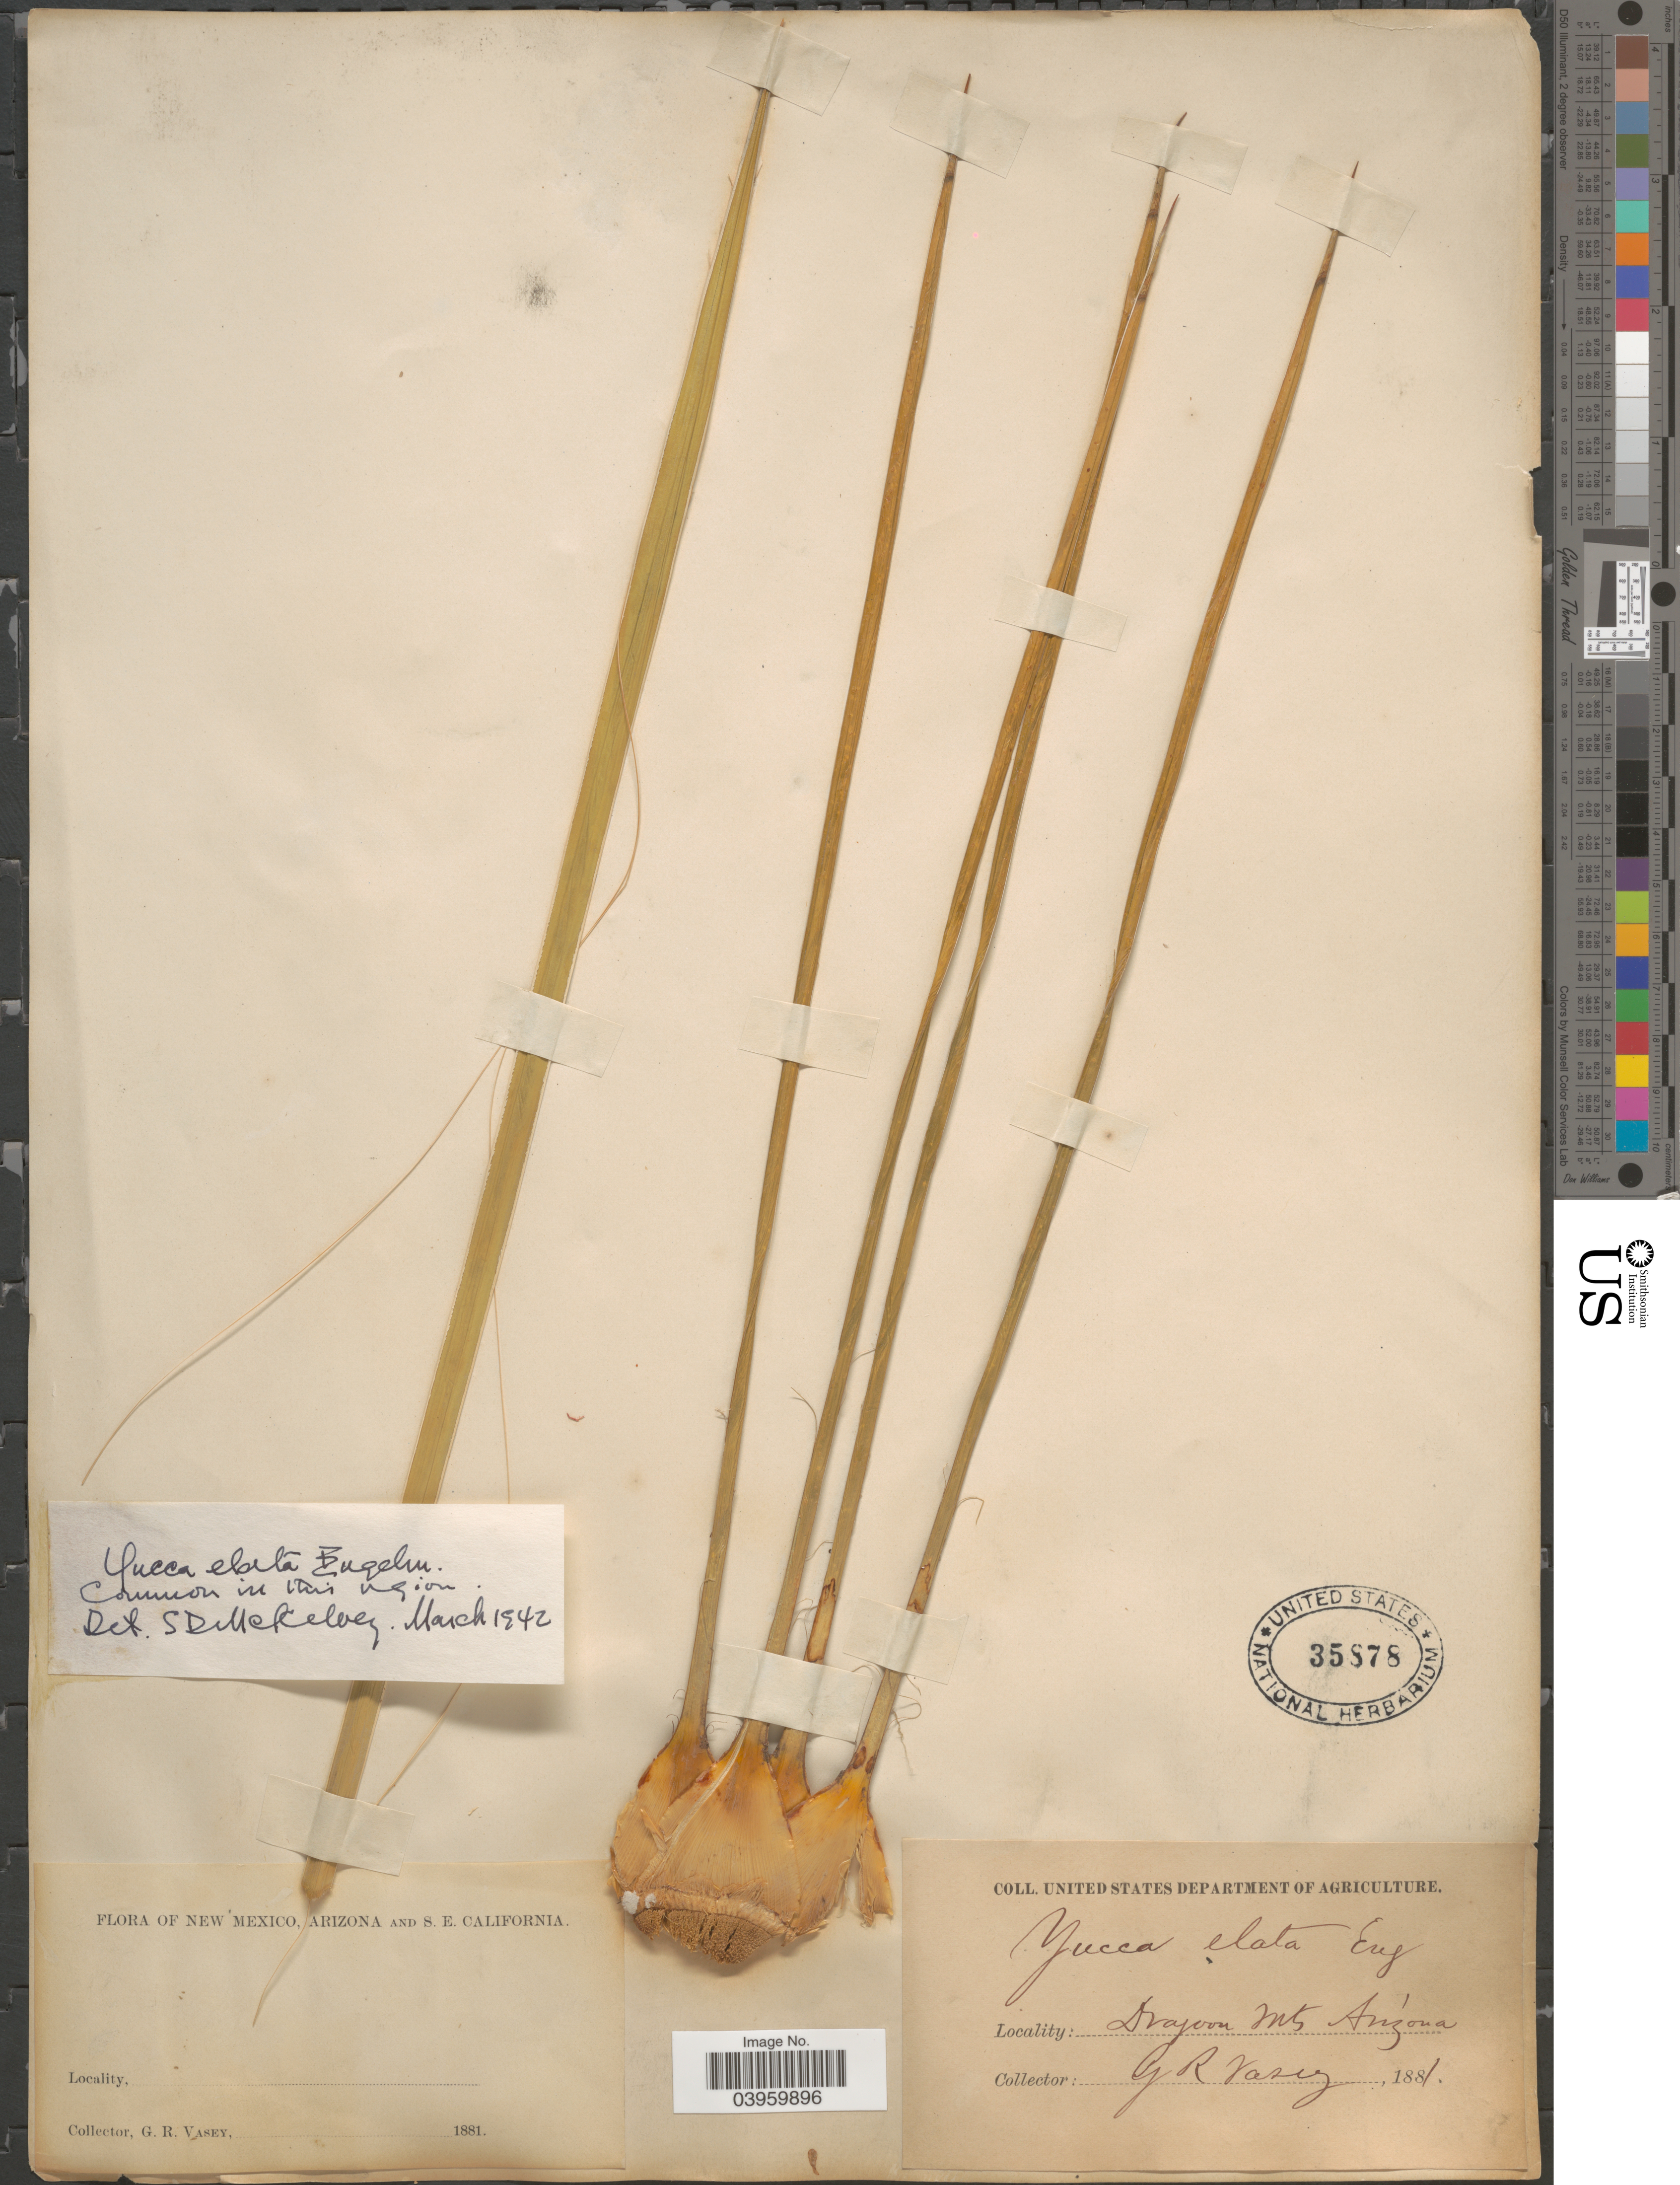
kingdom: Plantae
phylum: Tracheophyta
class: Liliopsida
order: Asparagales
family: Asparagaceae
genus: Yucca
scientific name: Yucca elata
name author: (Engelm.) Engelm.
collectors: G. R. Vasey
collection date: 1881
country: United States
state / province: Arizona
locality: Dragon Mts.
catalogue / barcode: US 35878